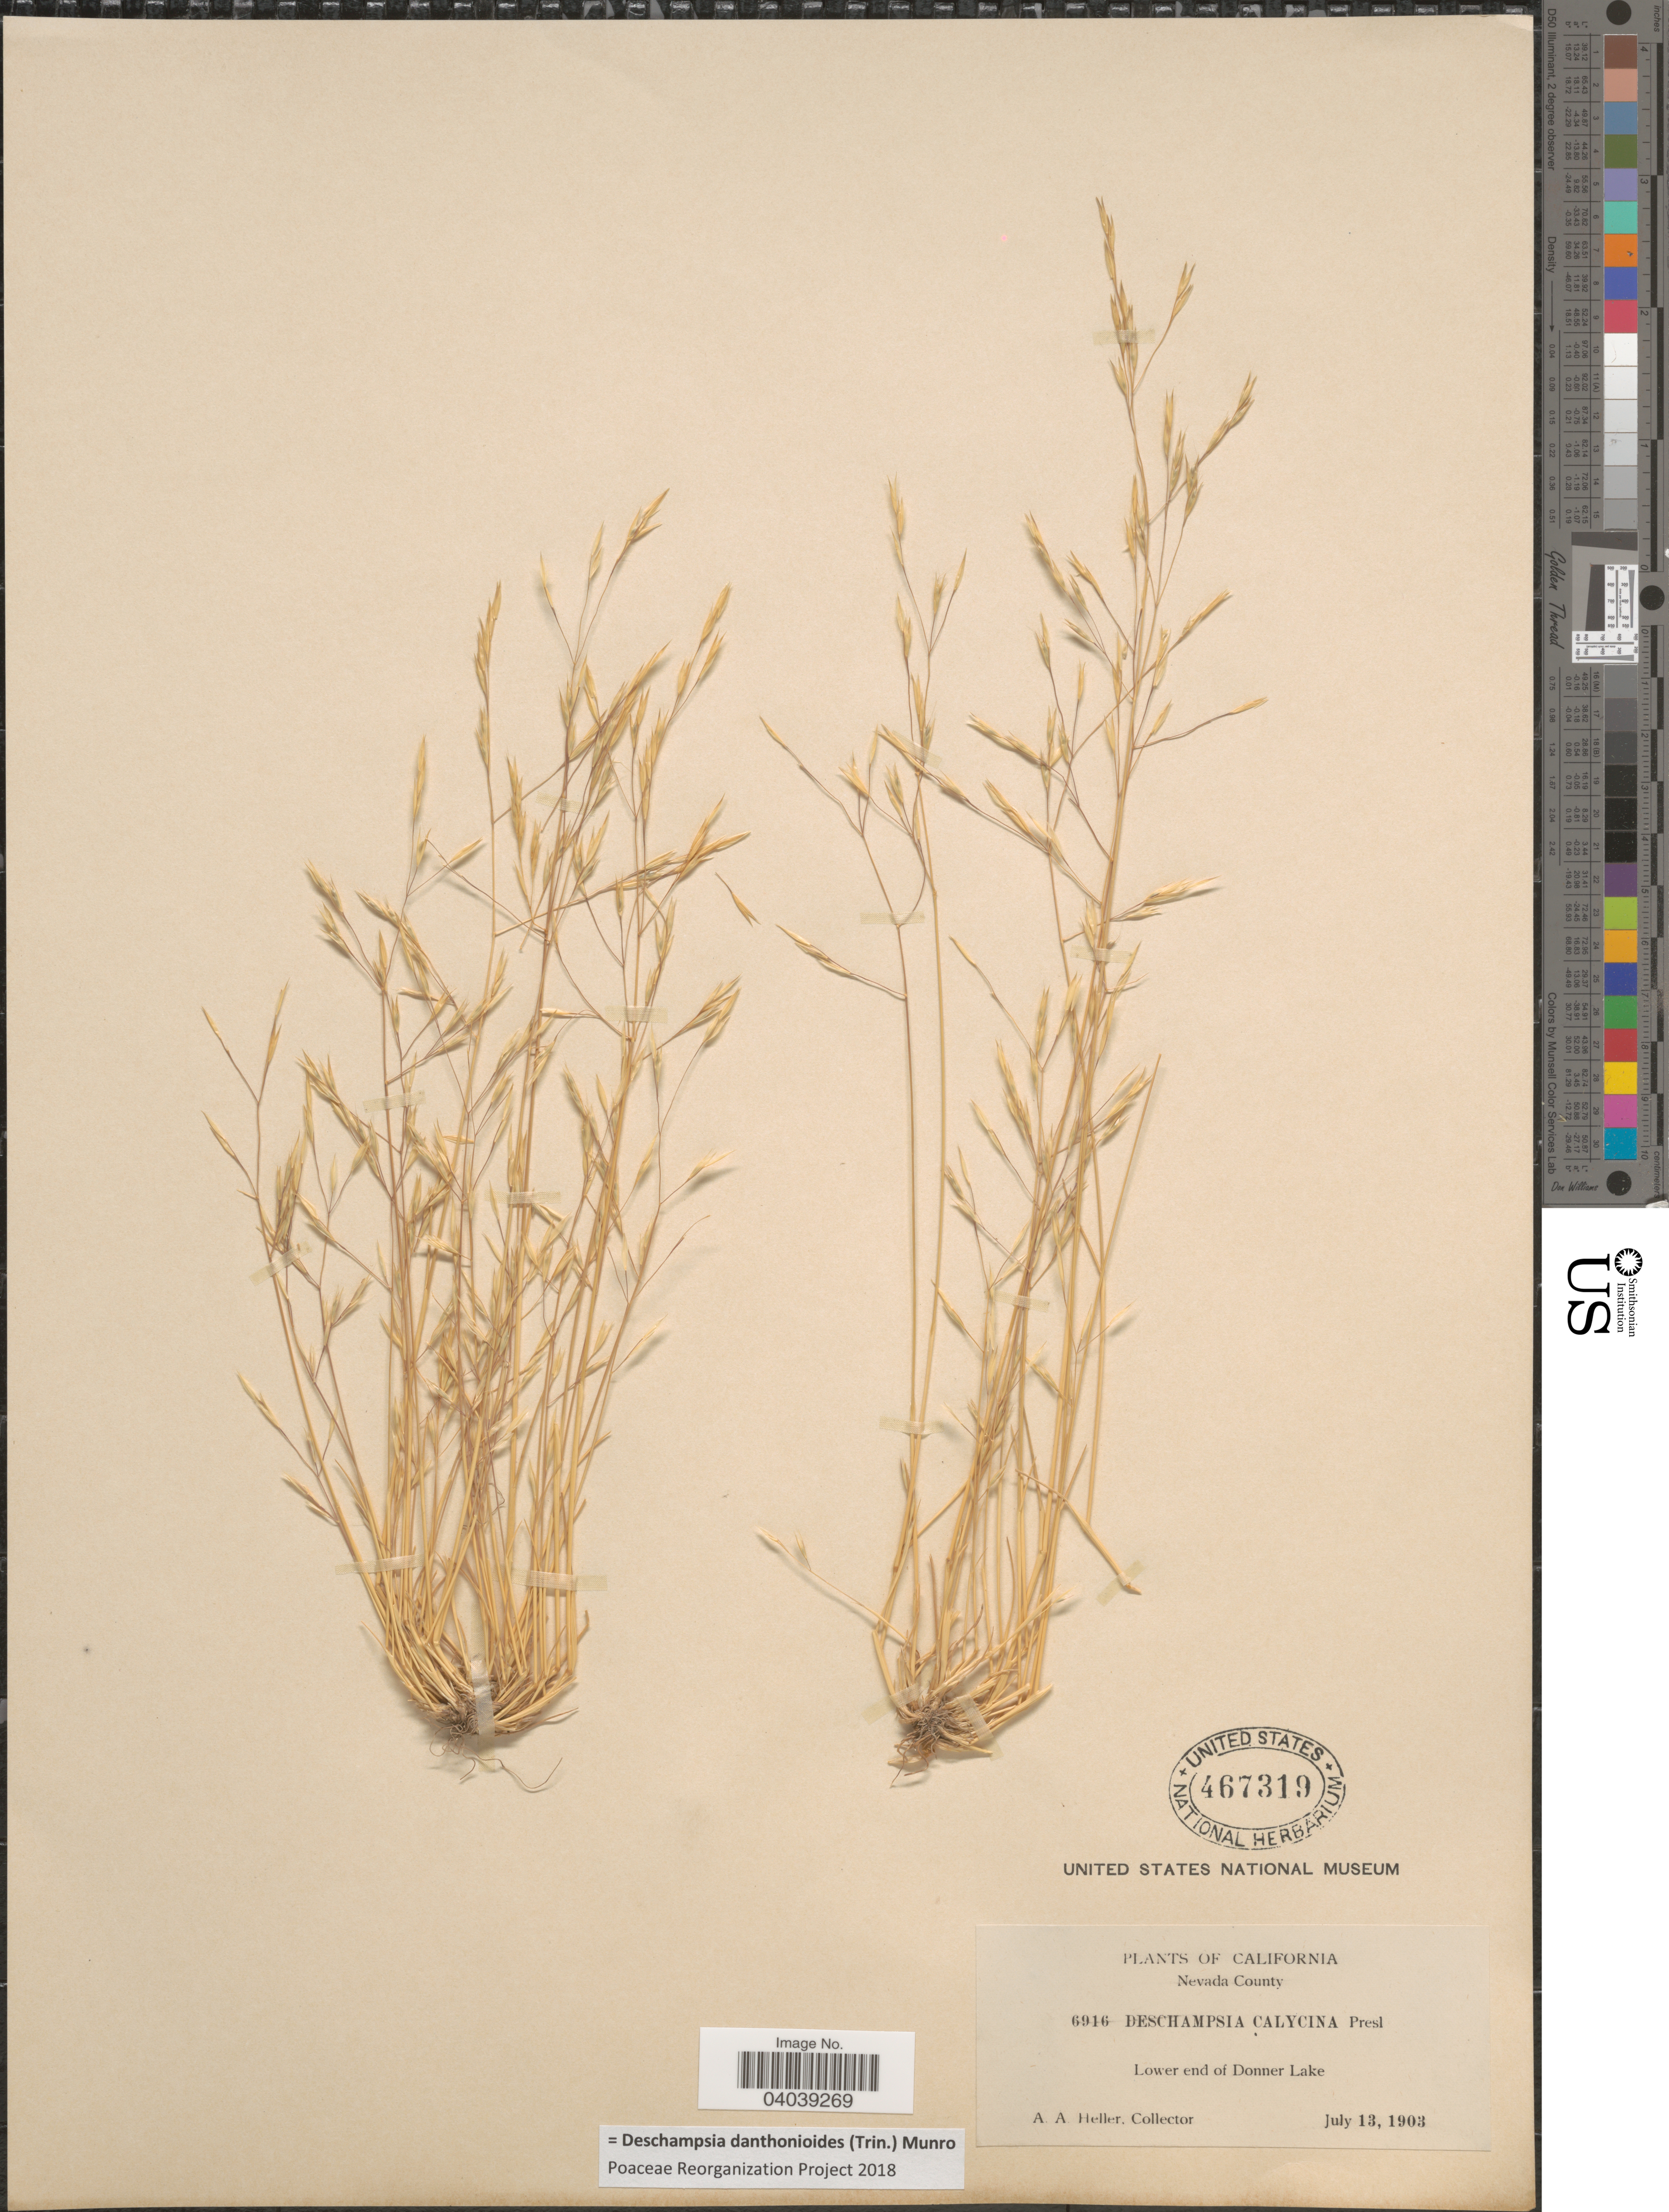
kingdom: Plantae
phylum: Tracheophyta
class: Liliopsida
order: Poales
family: Poaceae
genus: Deschampsia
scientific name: Deschampsia danthonioides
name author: (Trin.) Munro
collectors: A. A. Heller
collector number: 6916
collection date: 1903-07-13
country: United States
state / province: California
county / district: Nevada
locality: Nevada County. Lower end of Donner Lake.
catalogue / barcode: US 467319